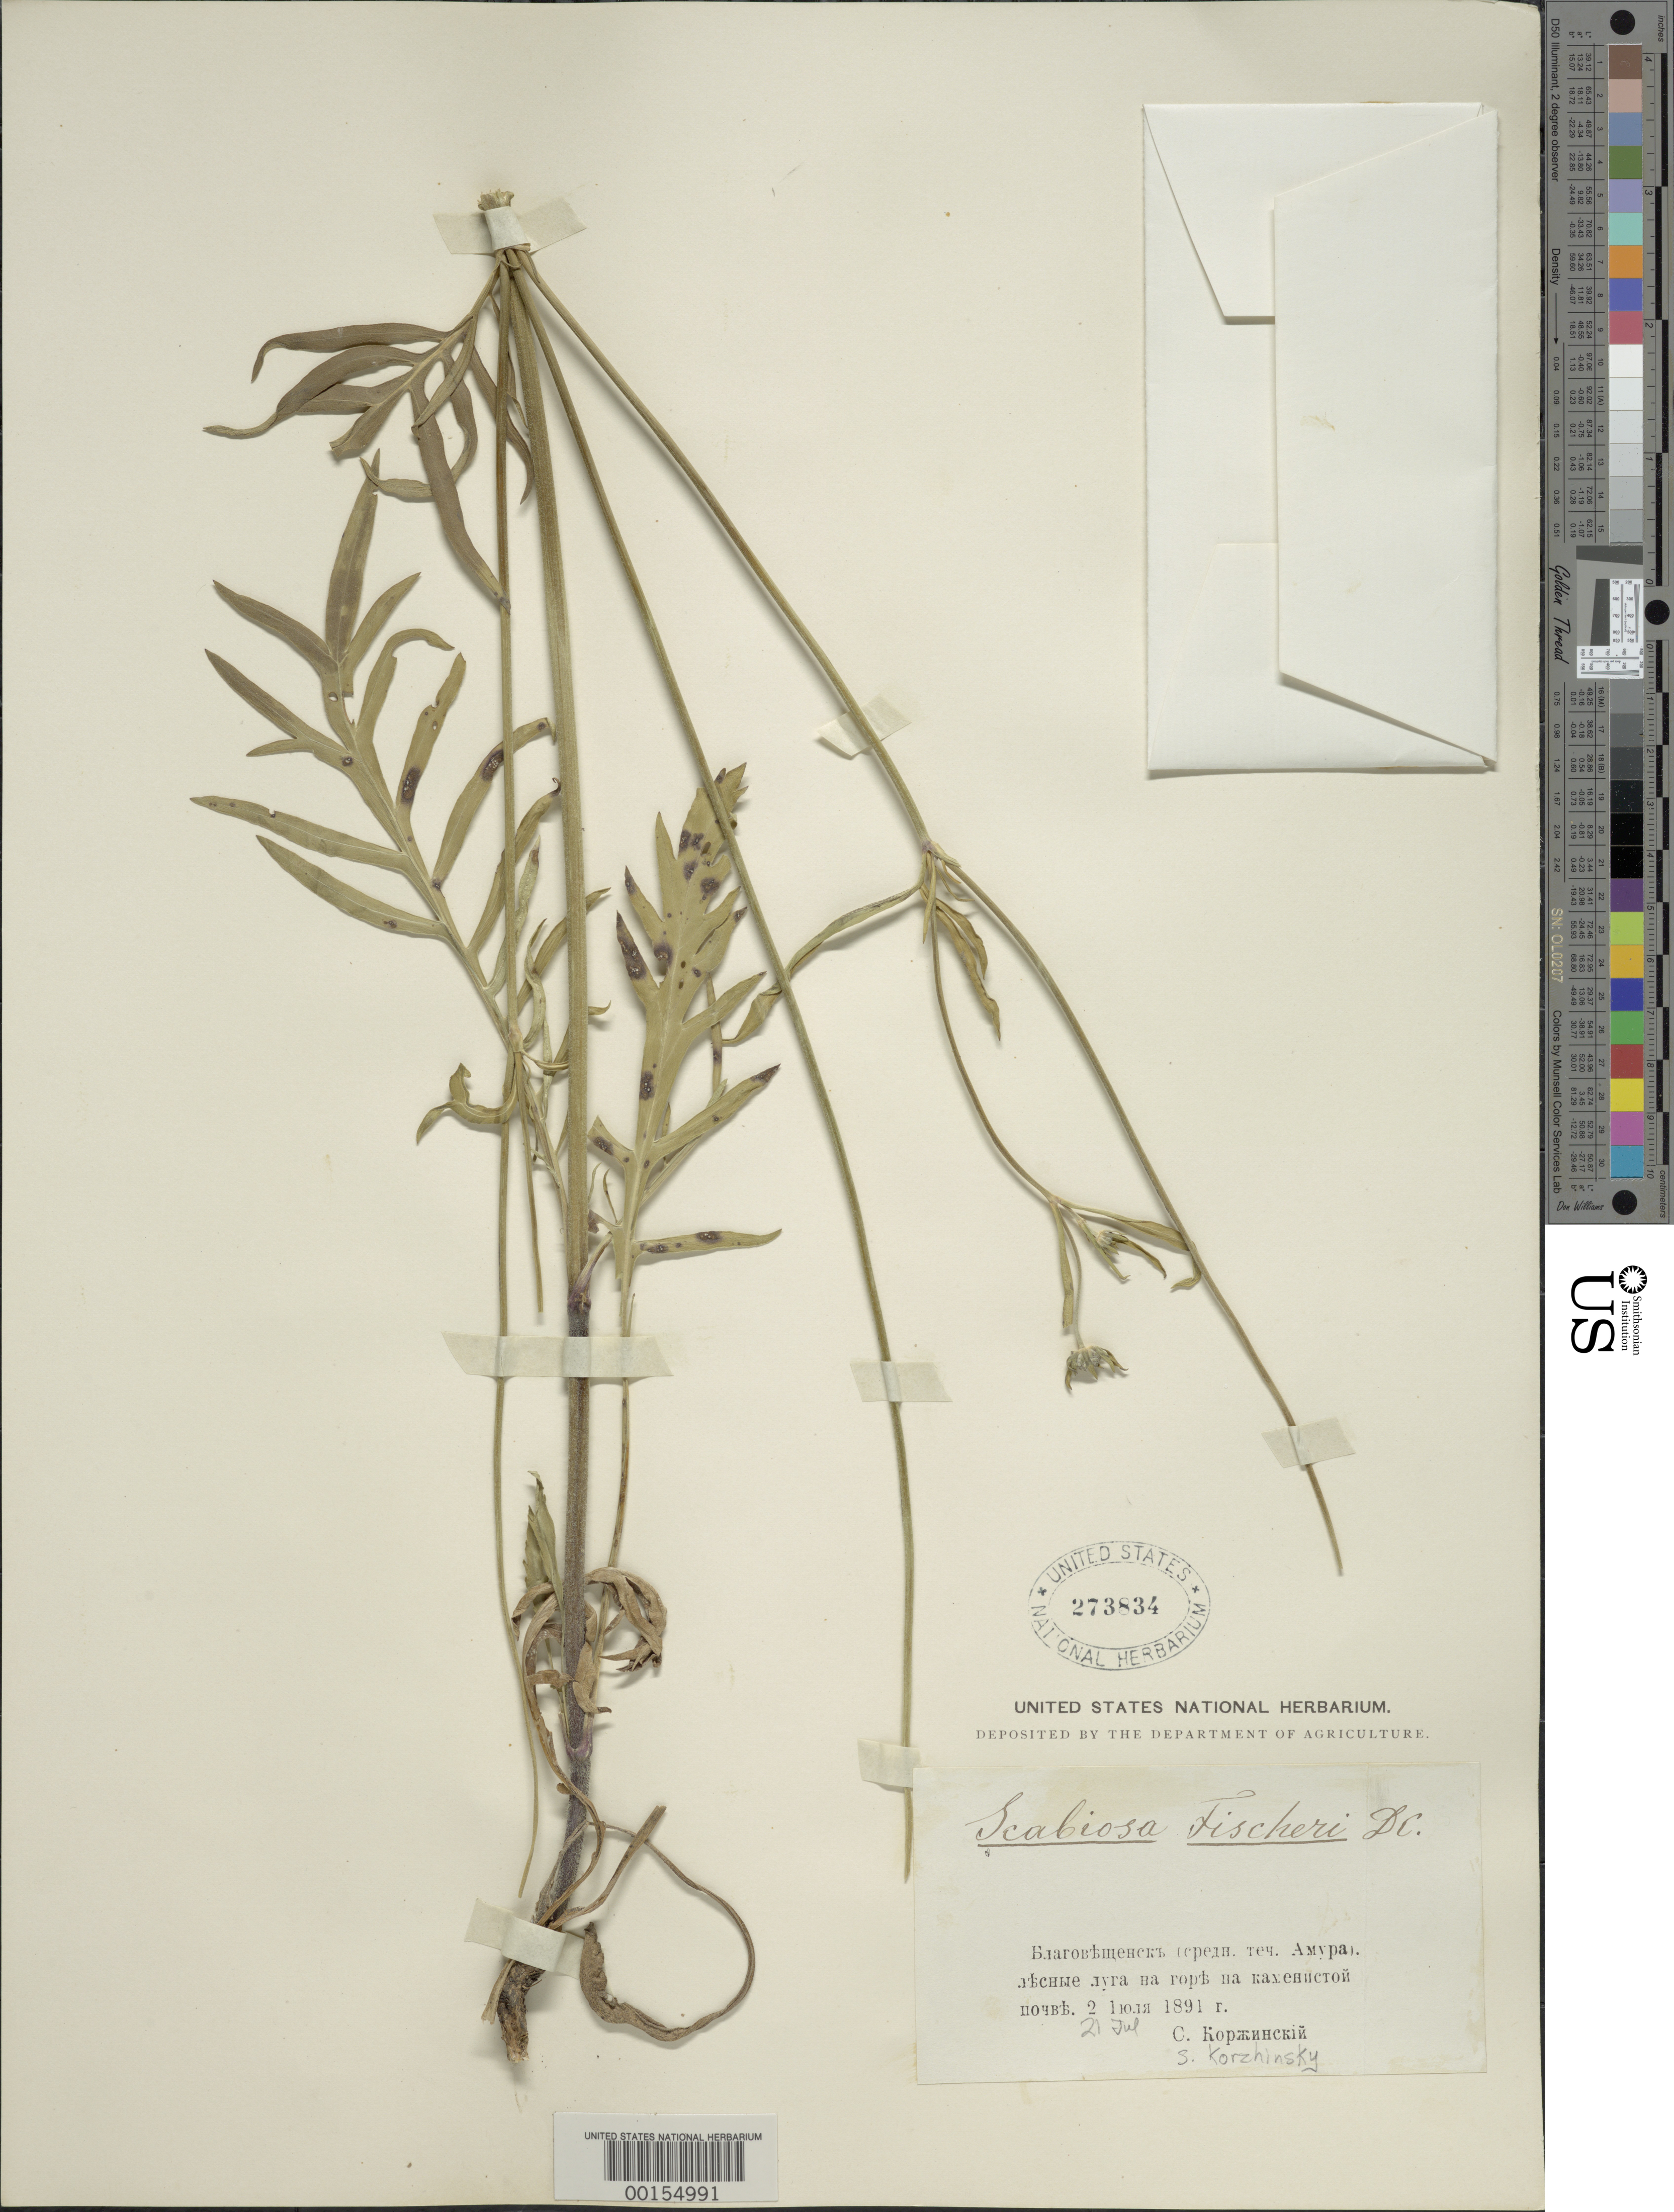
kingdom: Plantae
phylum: Tracheophyta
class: Magnoliopsida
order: Dipsacales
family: Caprifoliaceae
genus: Scabiosa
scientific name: Scabiosa fischerii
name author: DC.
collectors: C. Kopmuhckiu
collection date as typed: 02 Jul 18--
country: Russian Federation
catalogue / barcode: US 273834